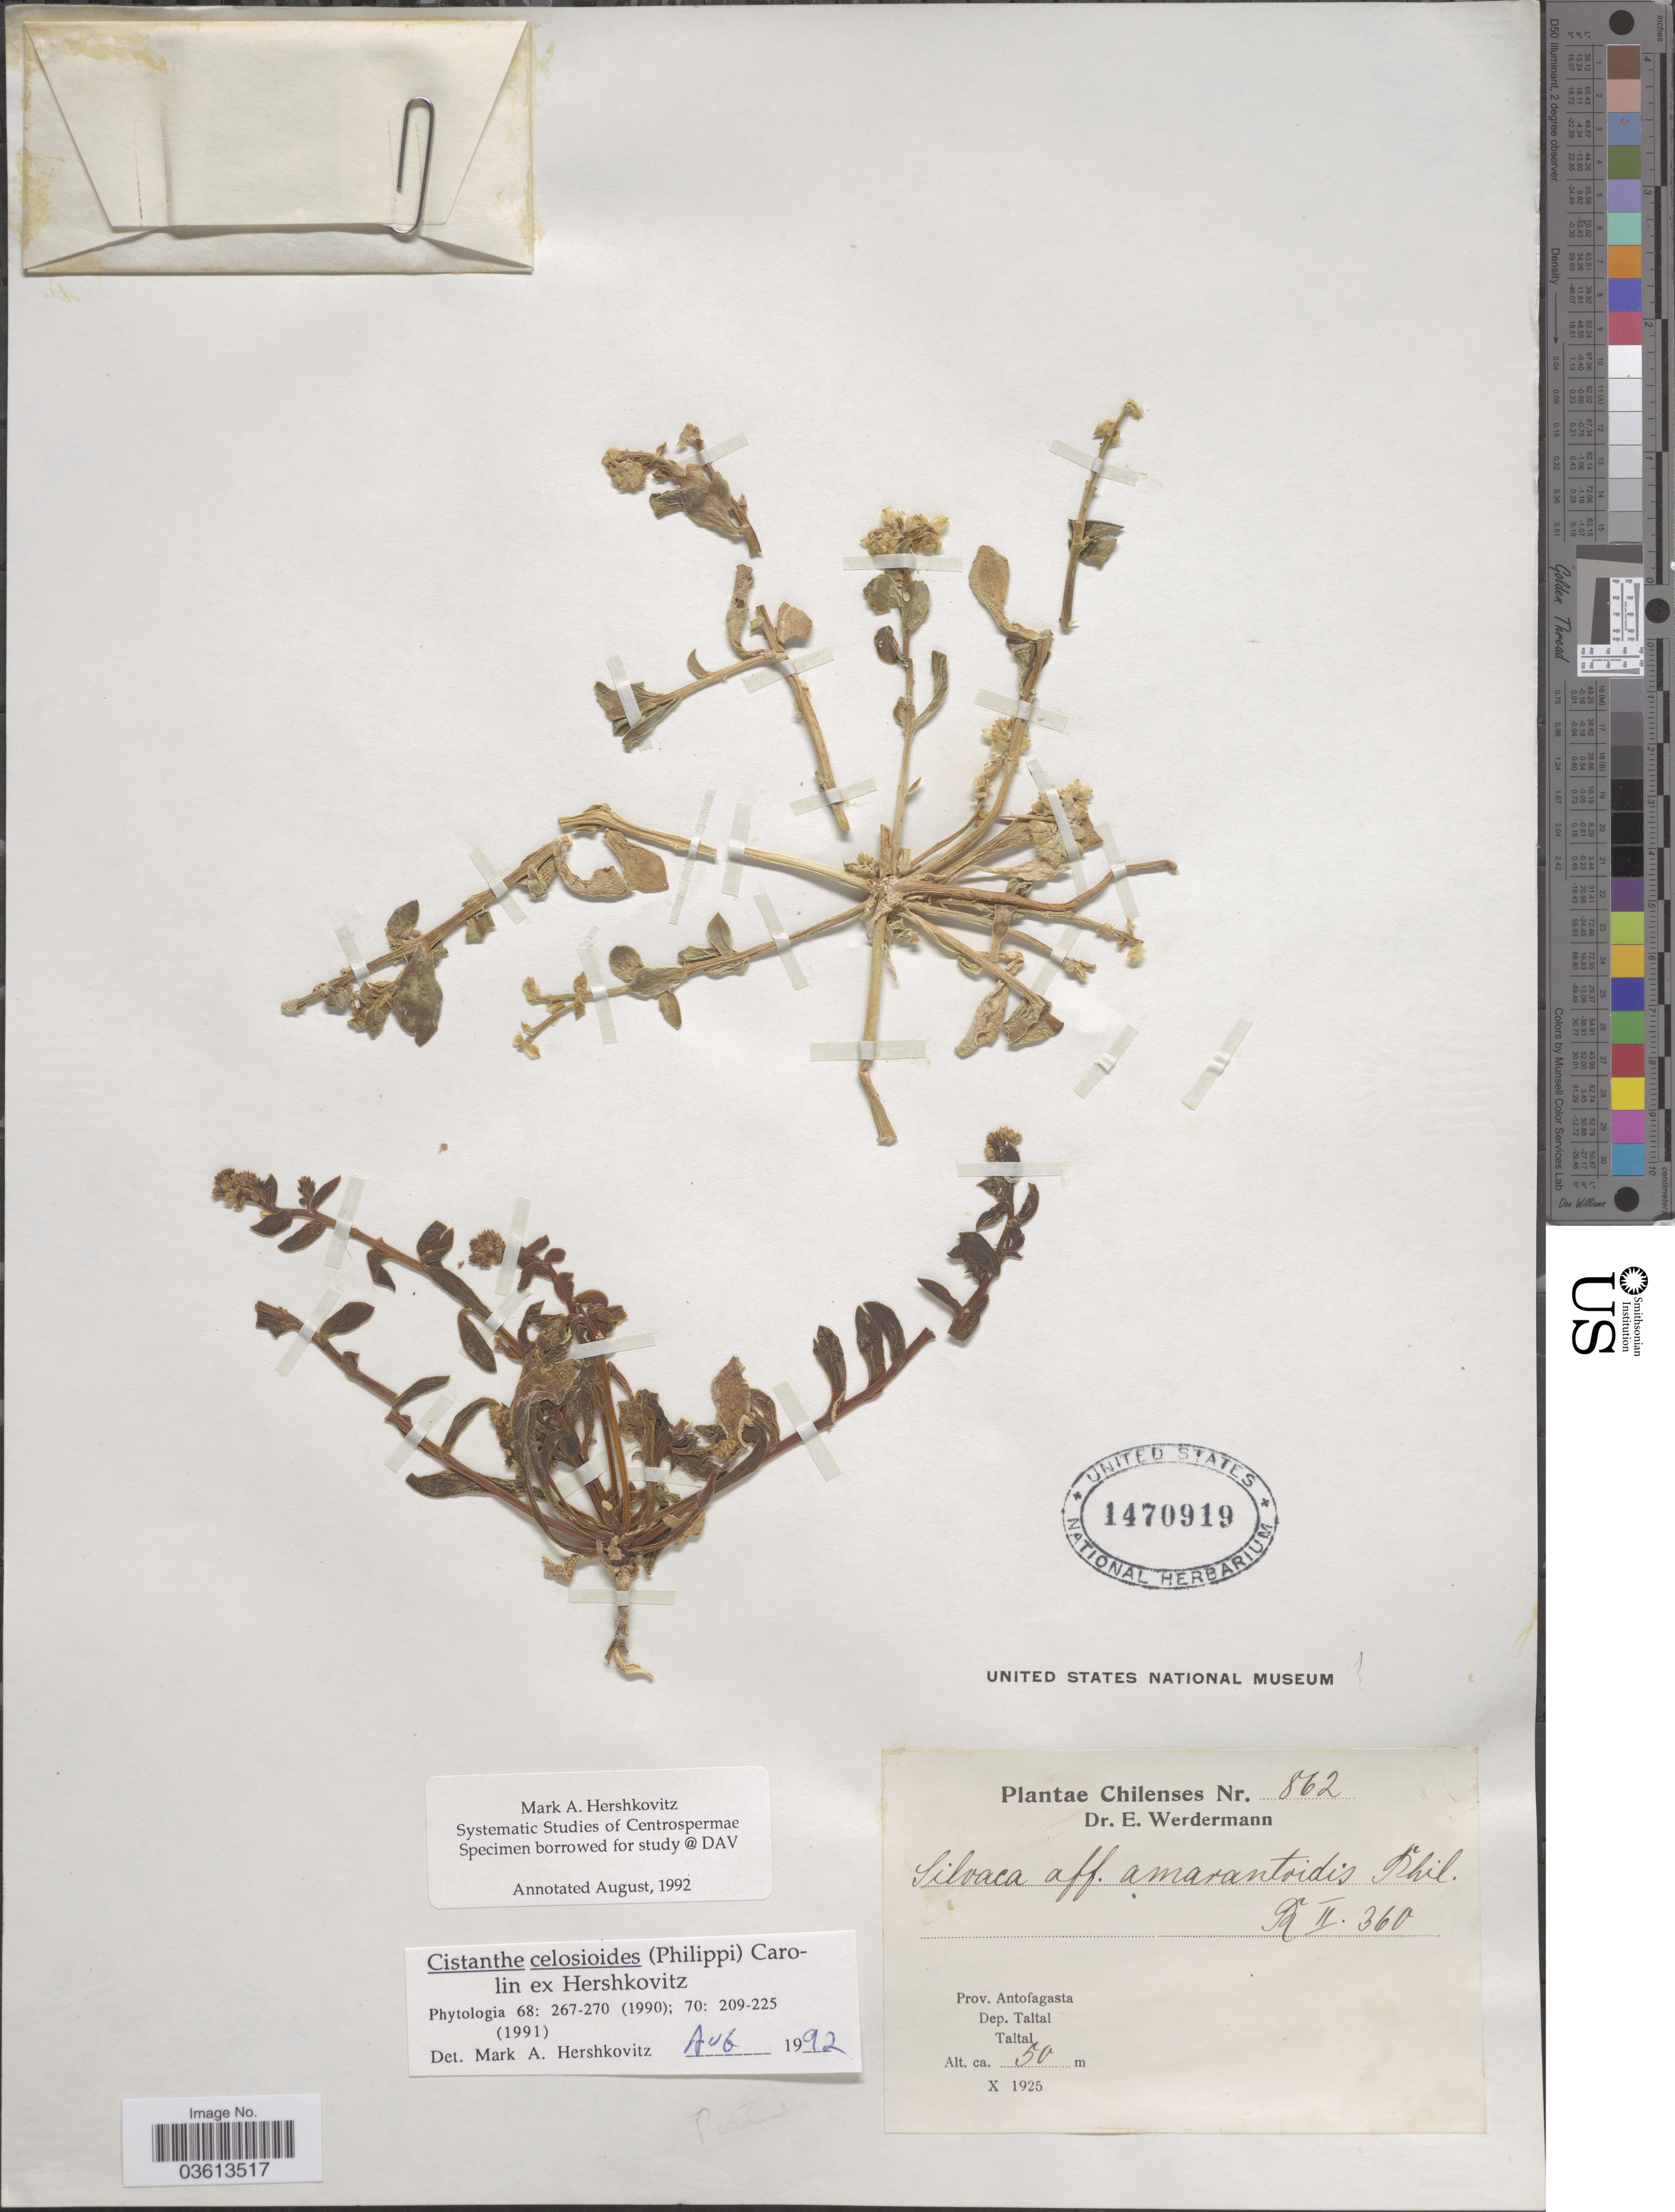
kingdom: Plantae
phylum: Tracheophyta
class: Magnoliopsida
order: Caryophyllales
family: Montiaceae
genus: Philippiamra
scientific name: Philippiamra celosioides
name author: (Phil.) Kuntze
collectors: E. Werdermann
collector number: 862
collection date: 1925-10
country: Chile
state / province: Antofagasta (II)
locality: Prov. Antofagasta. Dep. Taltal. Taltal.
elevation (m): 50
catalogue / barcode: US 1470919